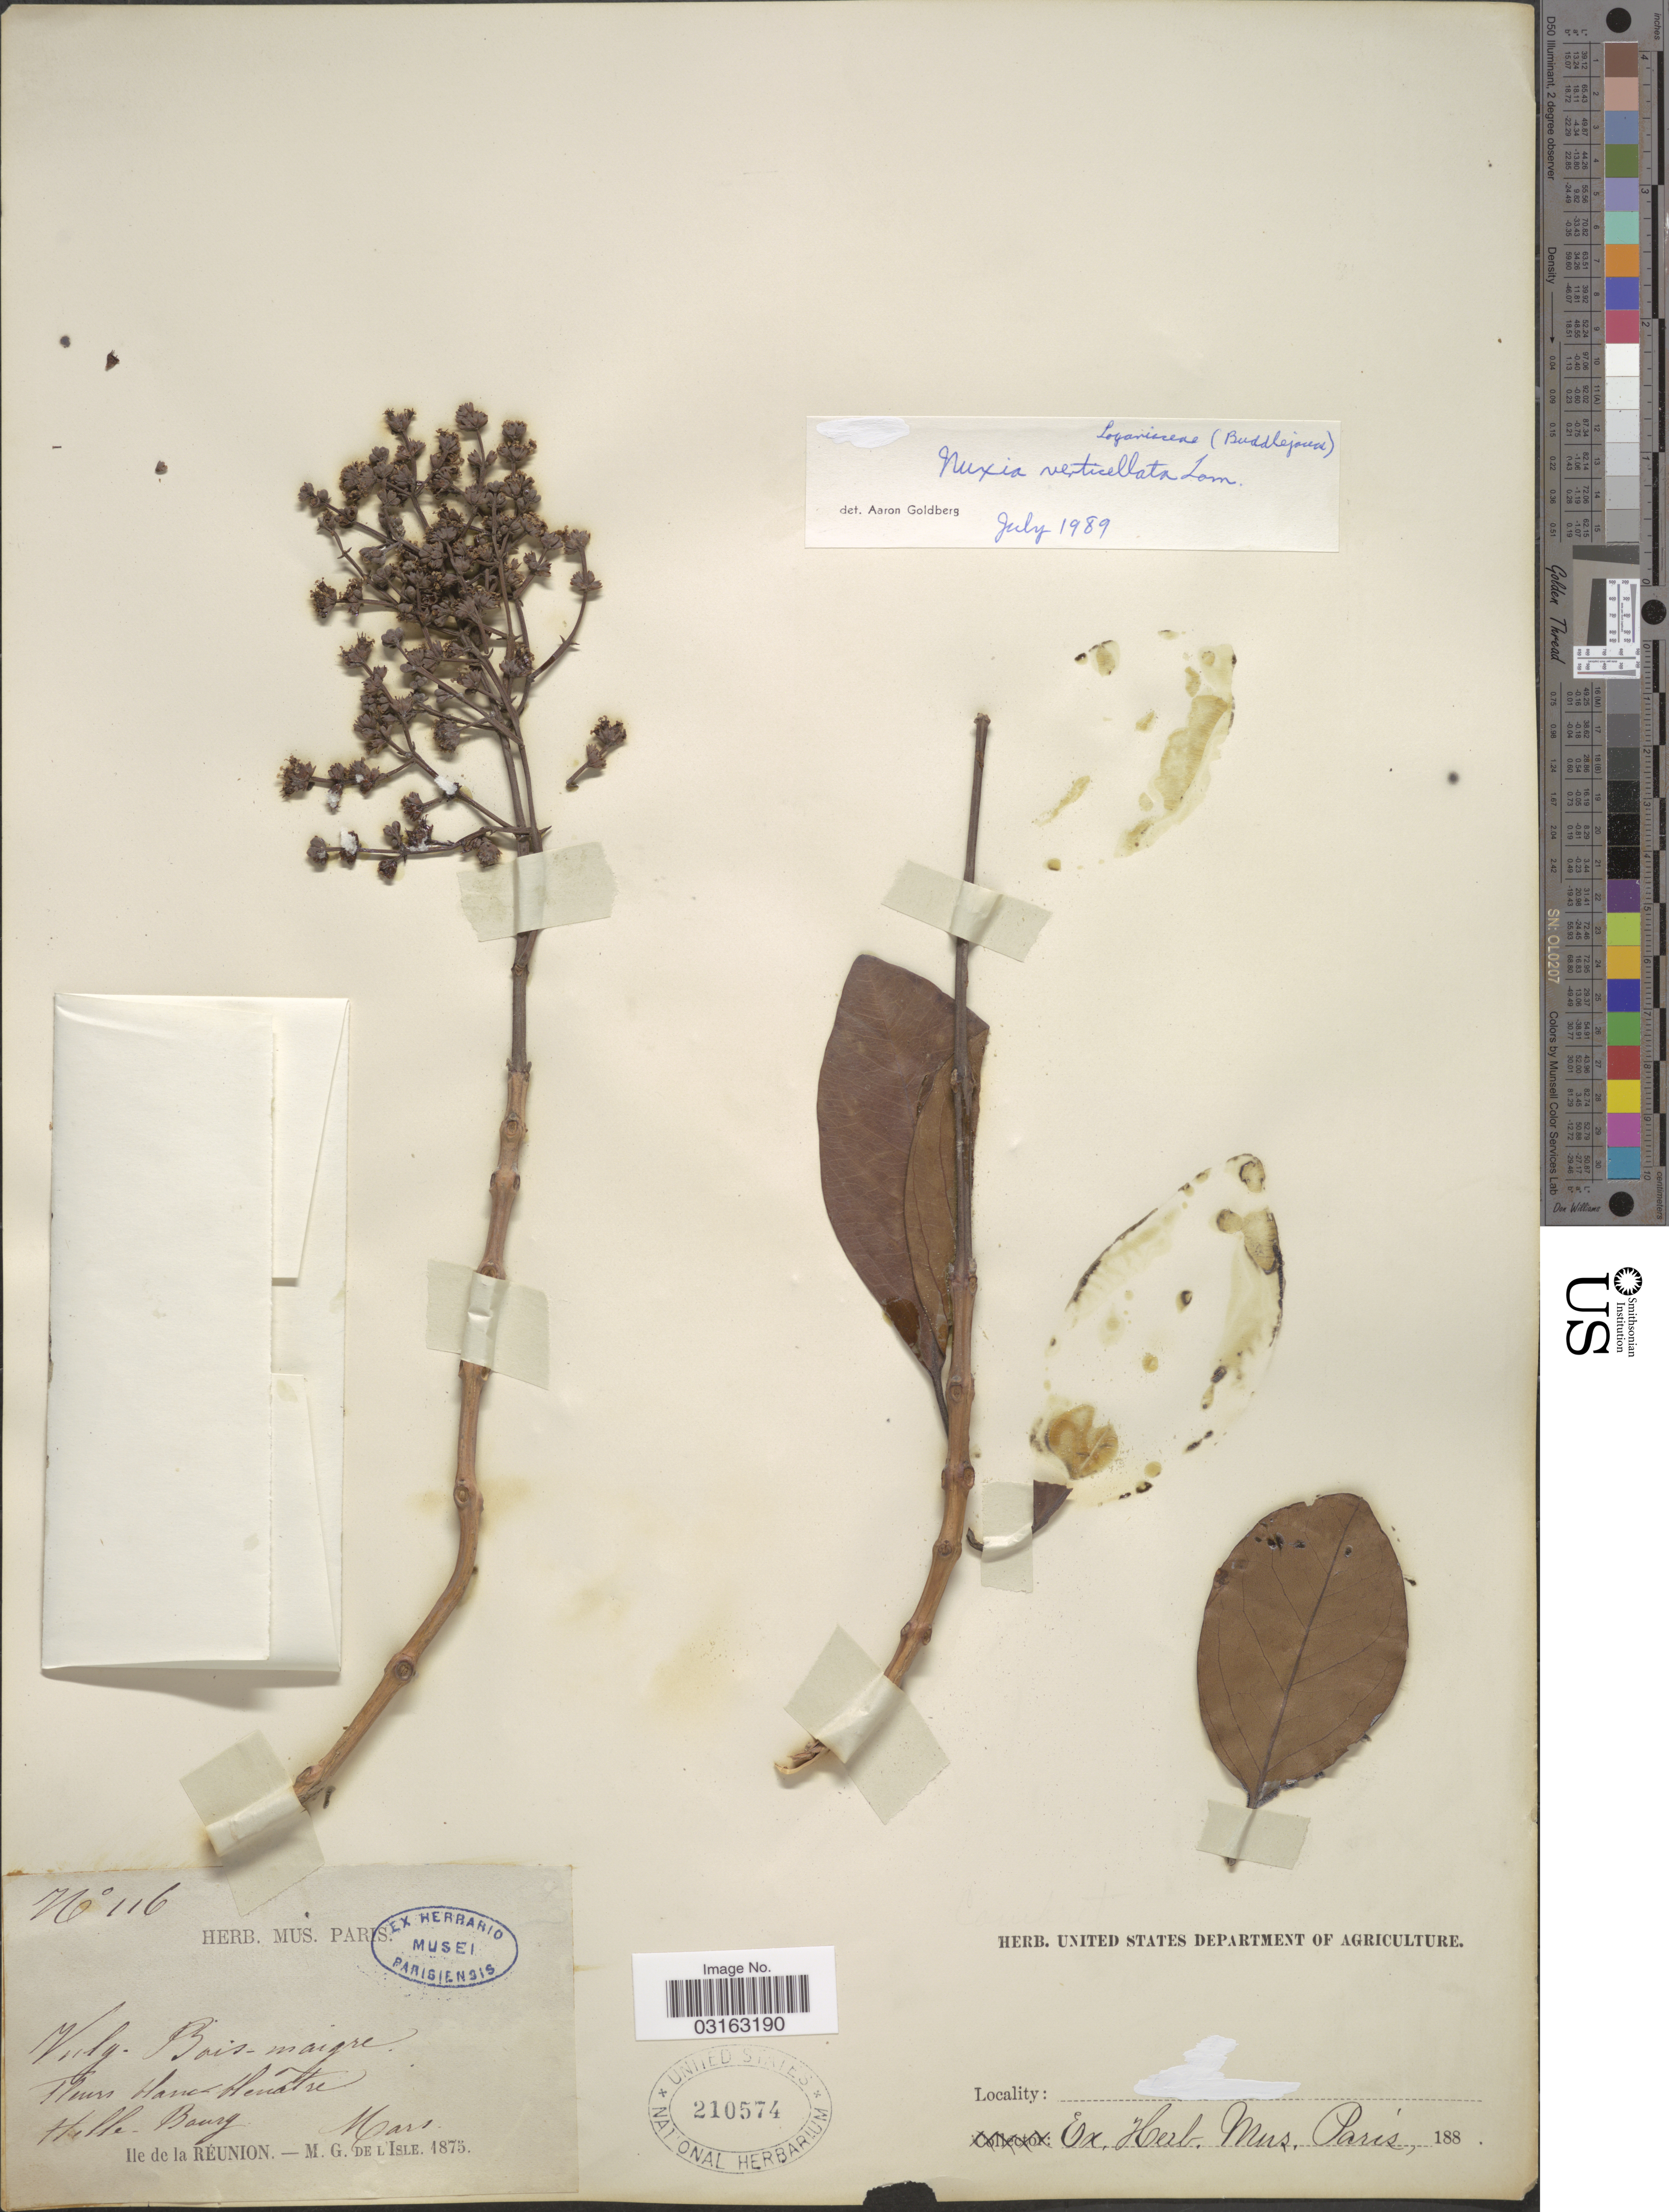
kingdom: Plantae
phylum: Tracheophyta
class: Magnoliopsida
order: Lamiales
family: Stilbaceae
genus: Nuxia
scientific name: Nuxia verticillata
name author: Lam.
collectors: M. L'Isle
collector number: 116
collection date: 1875-03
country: Reunion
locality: Hille Bourg. Ile de la Réunion.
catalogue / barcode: US 210574